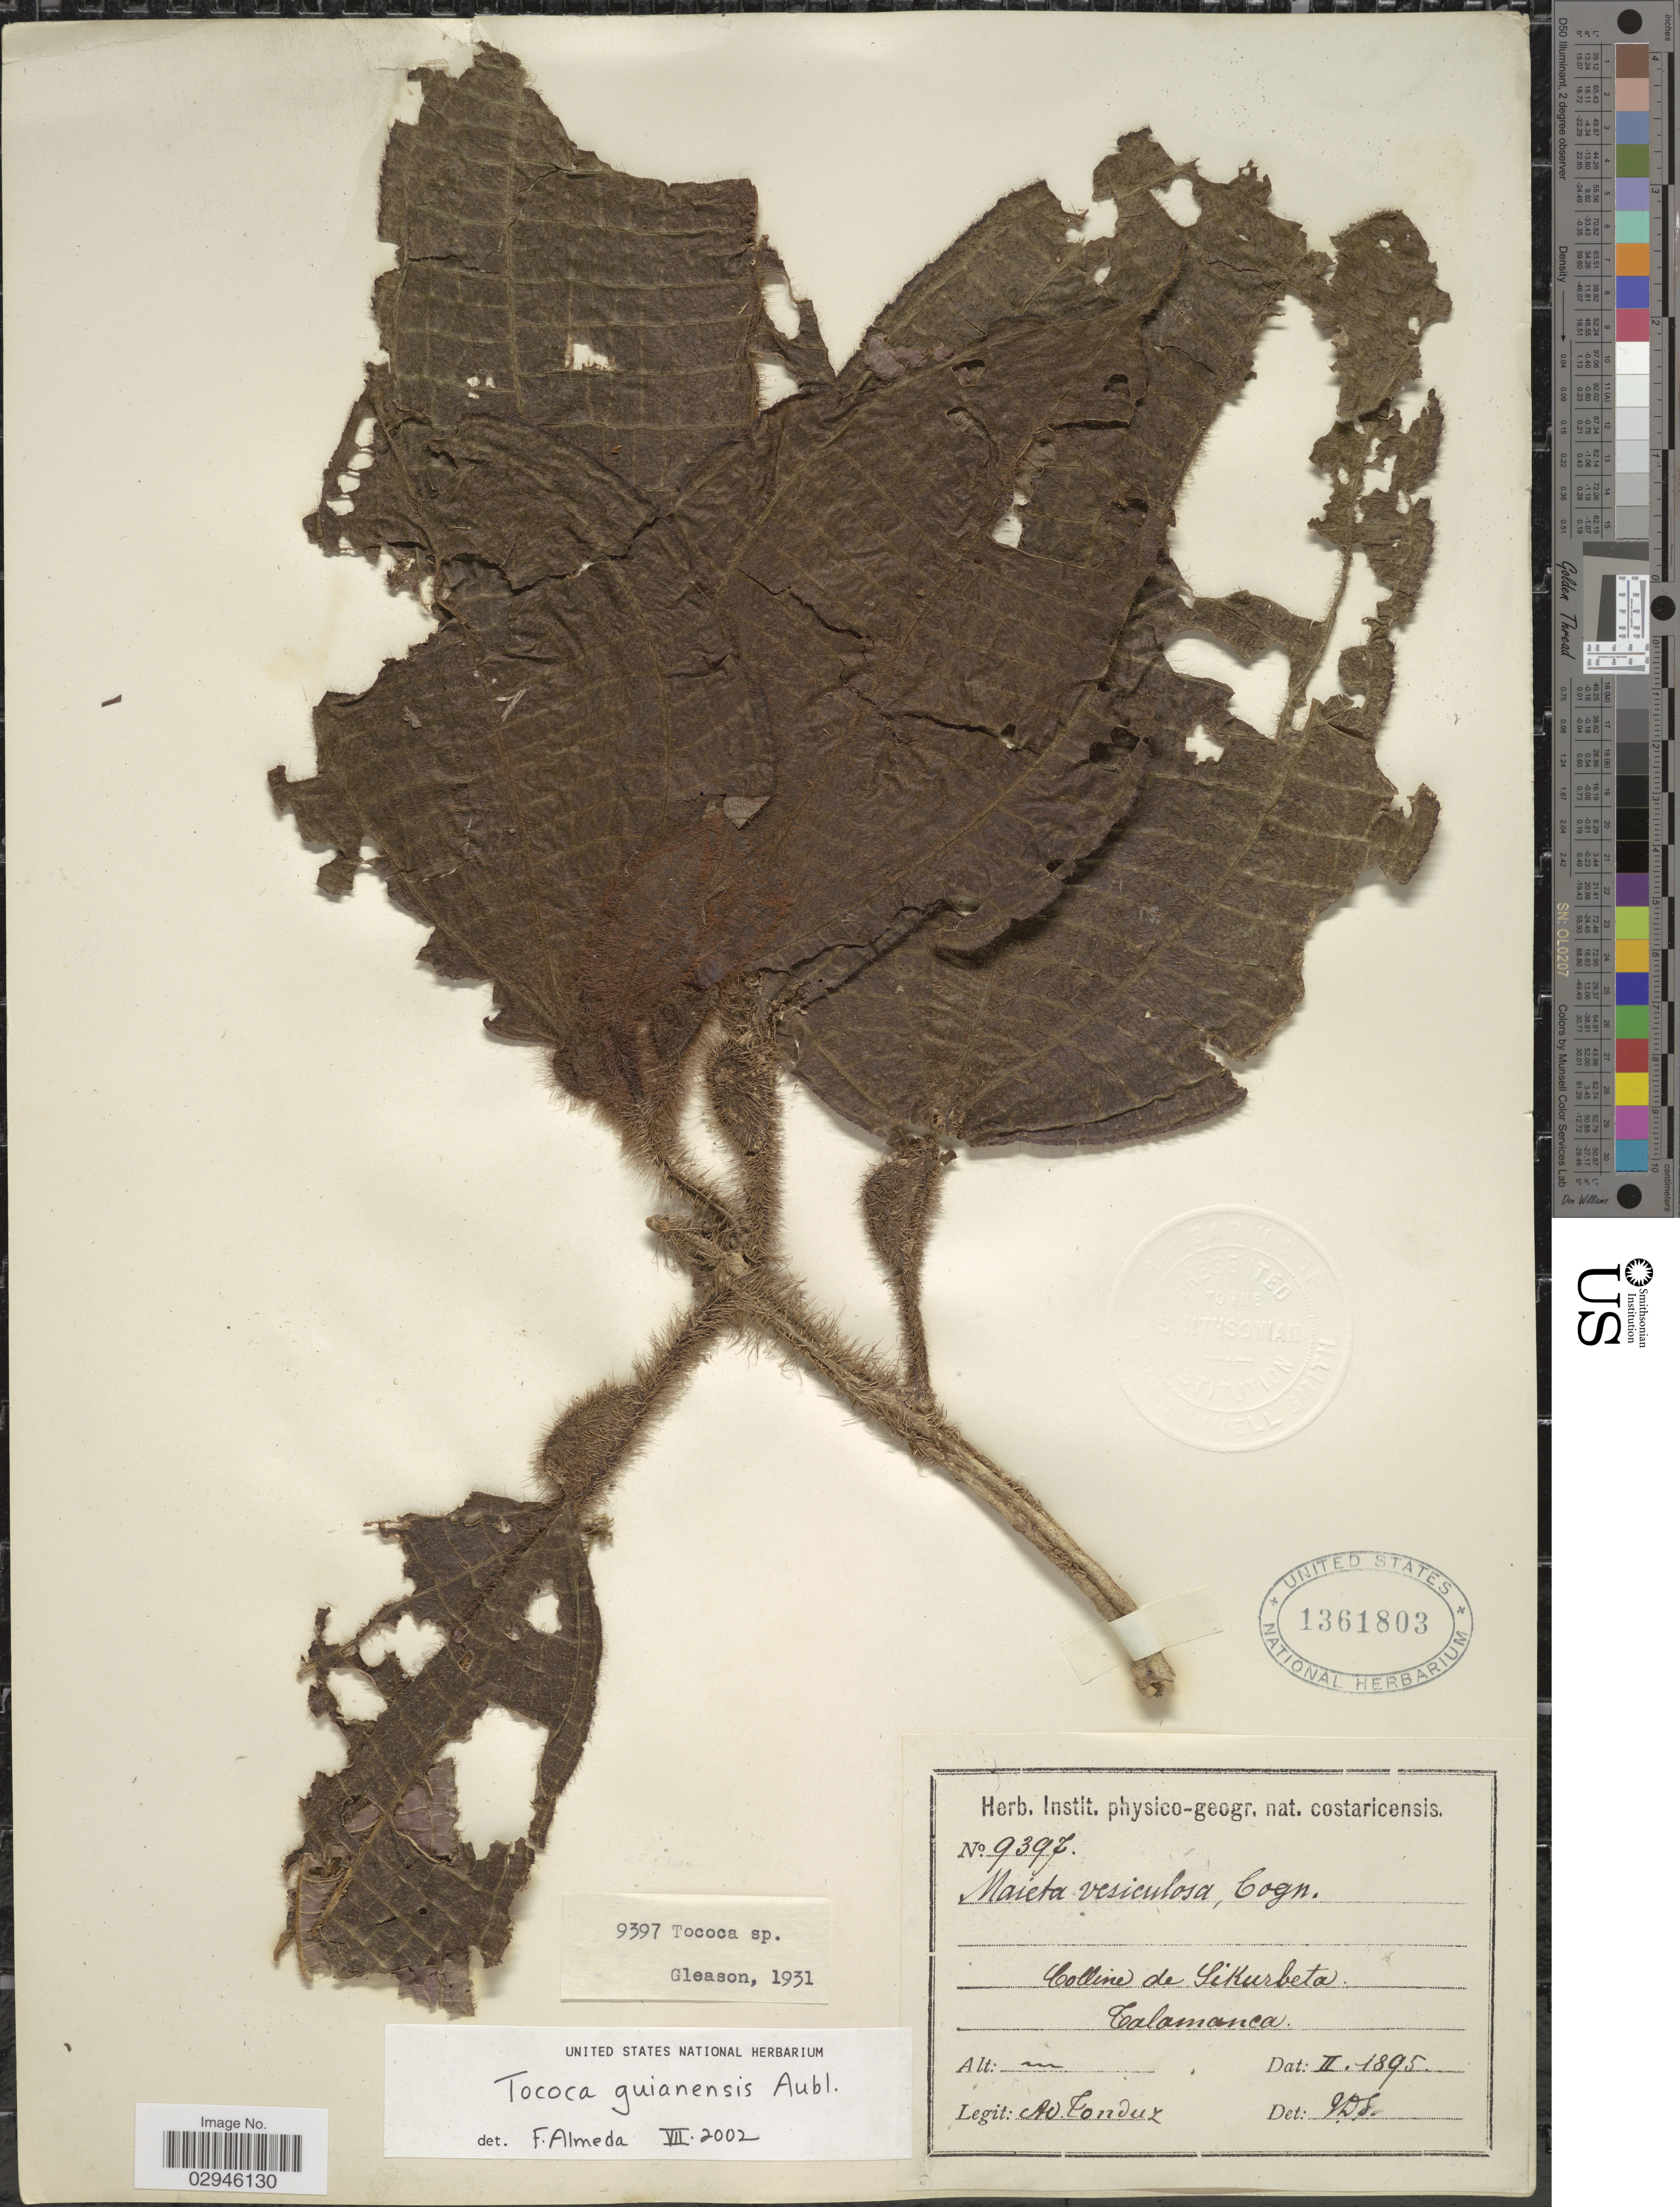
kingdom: Plantae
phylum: Tracheophyta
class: Magnoliopsida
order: Myrtales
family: Melastomataceae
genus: Tococa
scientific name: Tococa guianensis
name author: Aubl.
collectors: A. Tonduz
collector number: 9397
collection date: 1895-02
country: Costa Rica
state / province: Limón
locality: Colline de Sikurbeta, Talamanca.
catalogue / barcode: US 1361803